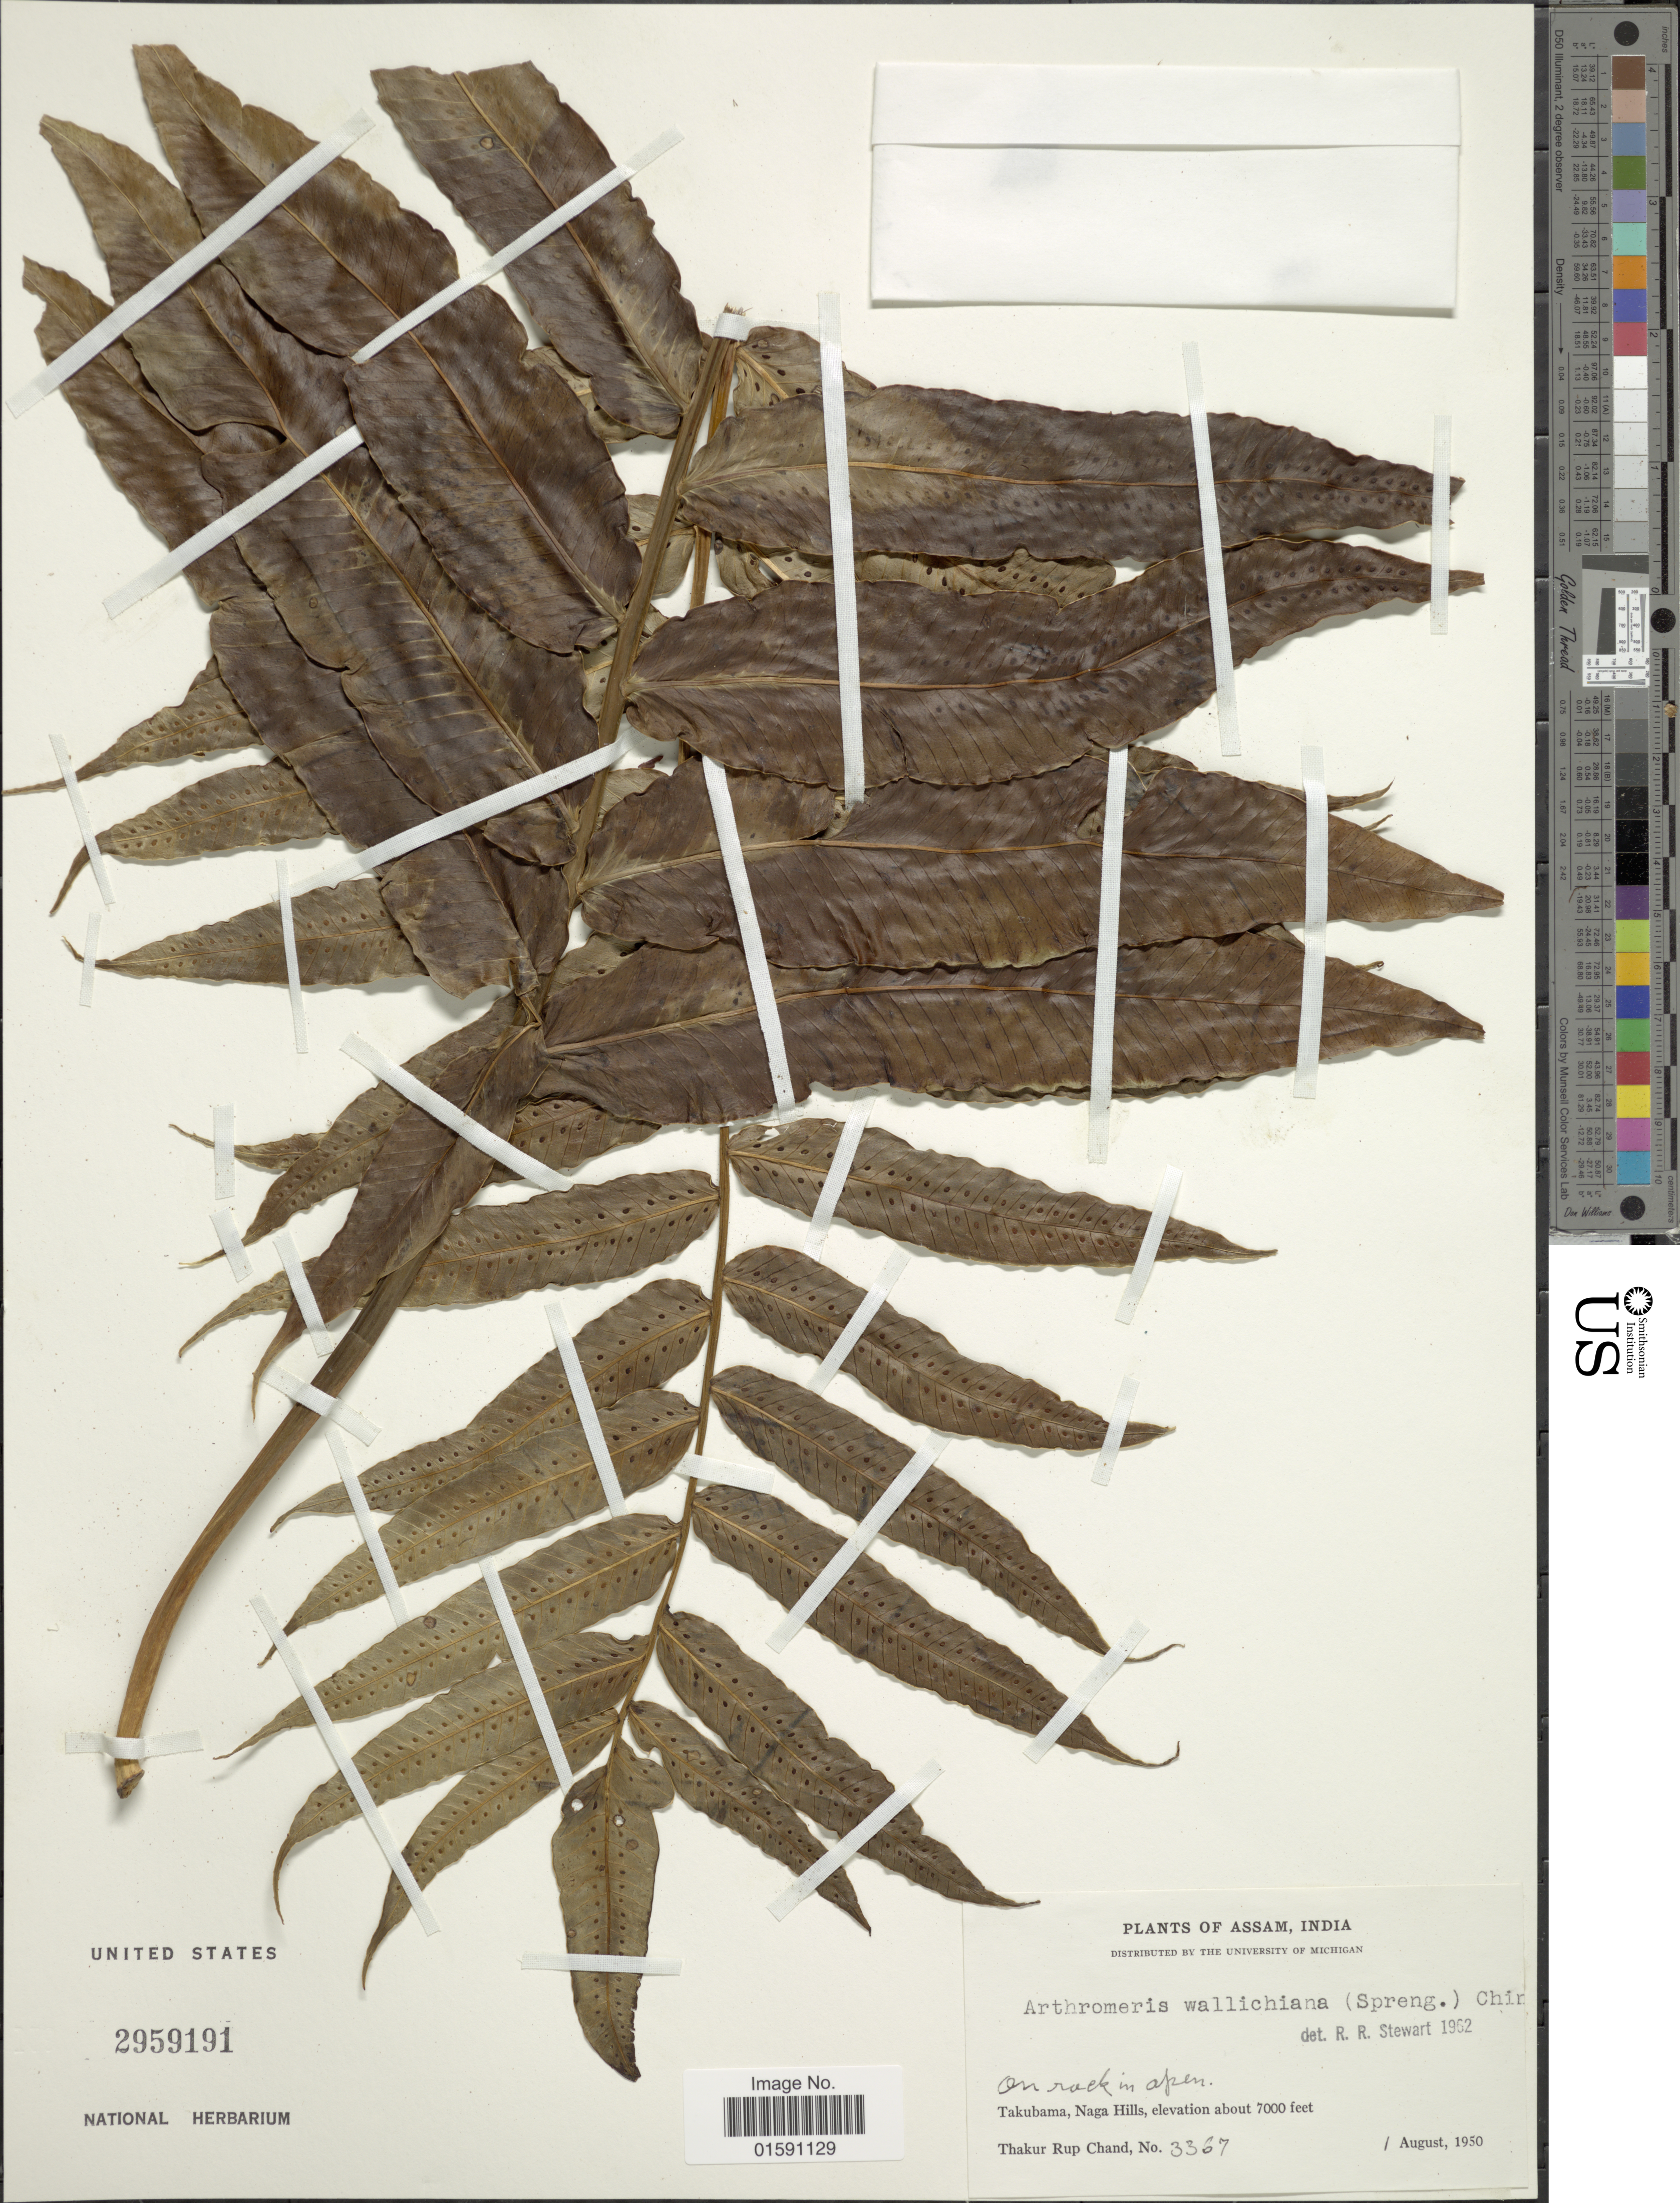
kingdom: Plantae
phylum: Tracheophyta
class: Polypodiopsida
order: Polypodiales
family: Polypodiaceae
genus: Arthromeris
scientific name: Arthromeris wallichiana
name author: (Spreng.) Ching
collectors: T. R. Chand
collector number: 3367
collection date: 1950-08-01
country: India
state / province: Assam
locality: Takubama, naga Hills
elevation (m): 2134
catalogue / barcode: US 2959191